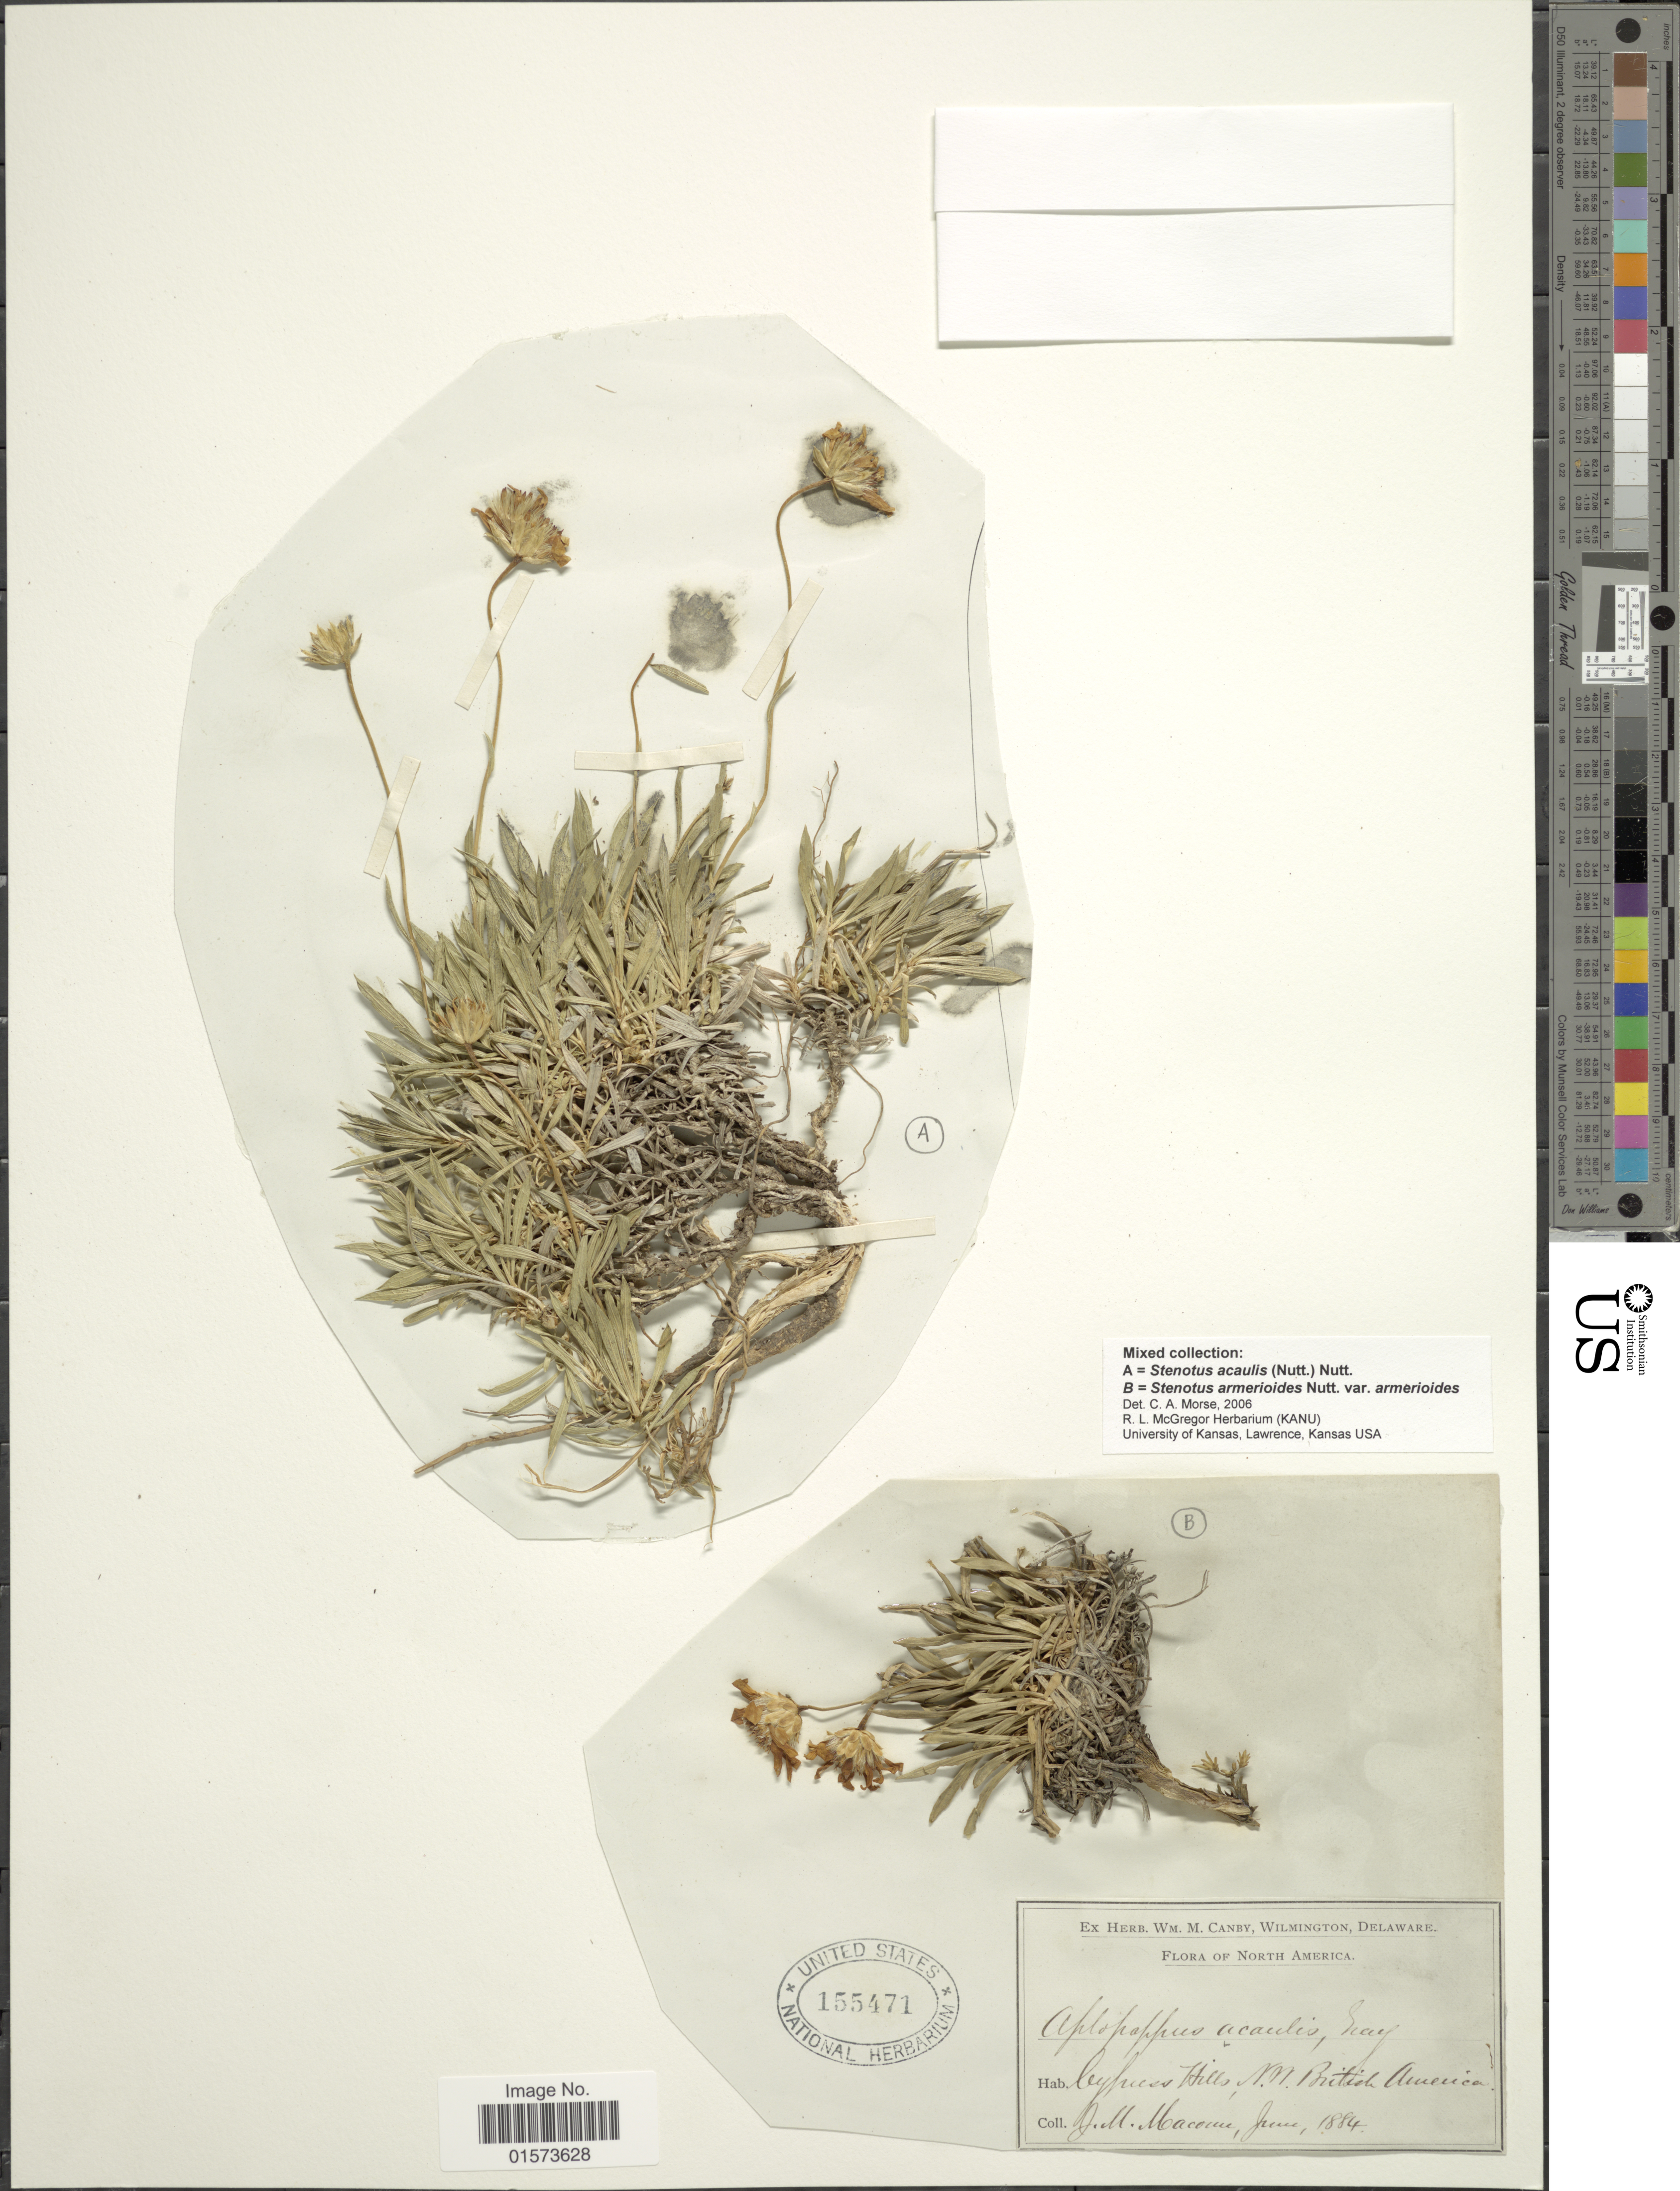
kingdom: Plantae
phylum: Tracheophyta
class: Magnoliopsida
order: Asterales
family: Asteraceae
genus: Stenotus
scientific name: Stenotus acaulis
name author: (Nutt.) Nutt.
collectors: J. M. Macoun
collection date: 1884-06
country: Canada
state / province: Alberta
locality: North America, Cypress Hills, N.W. British America (Canada)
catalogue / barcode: US 155471